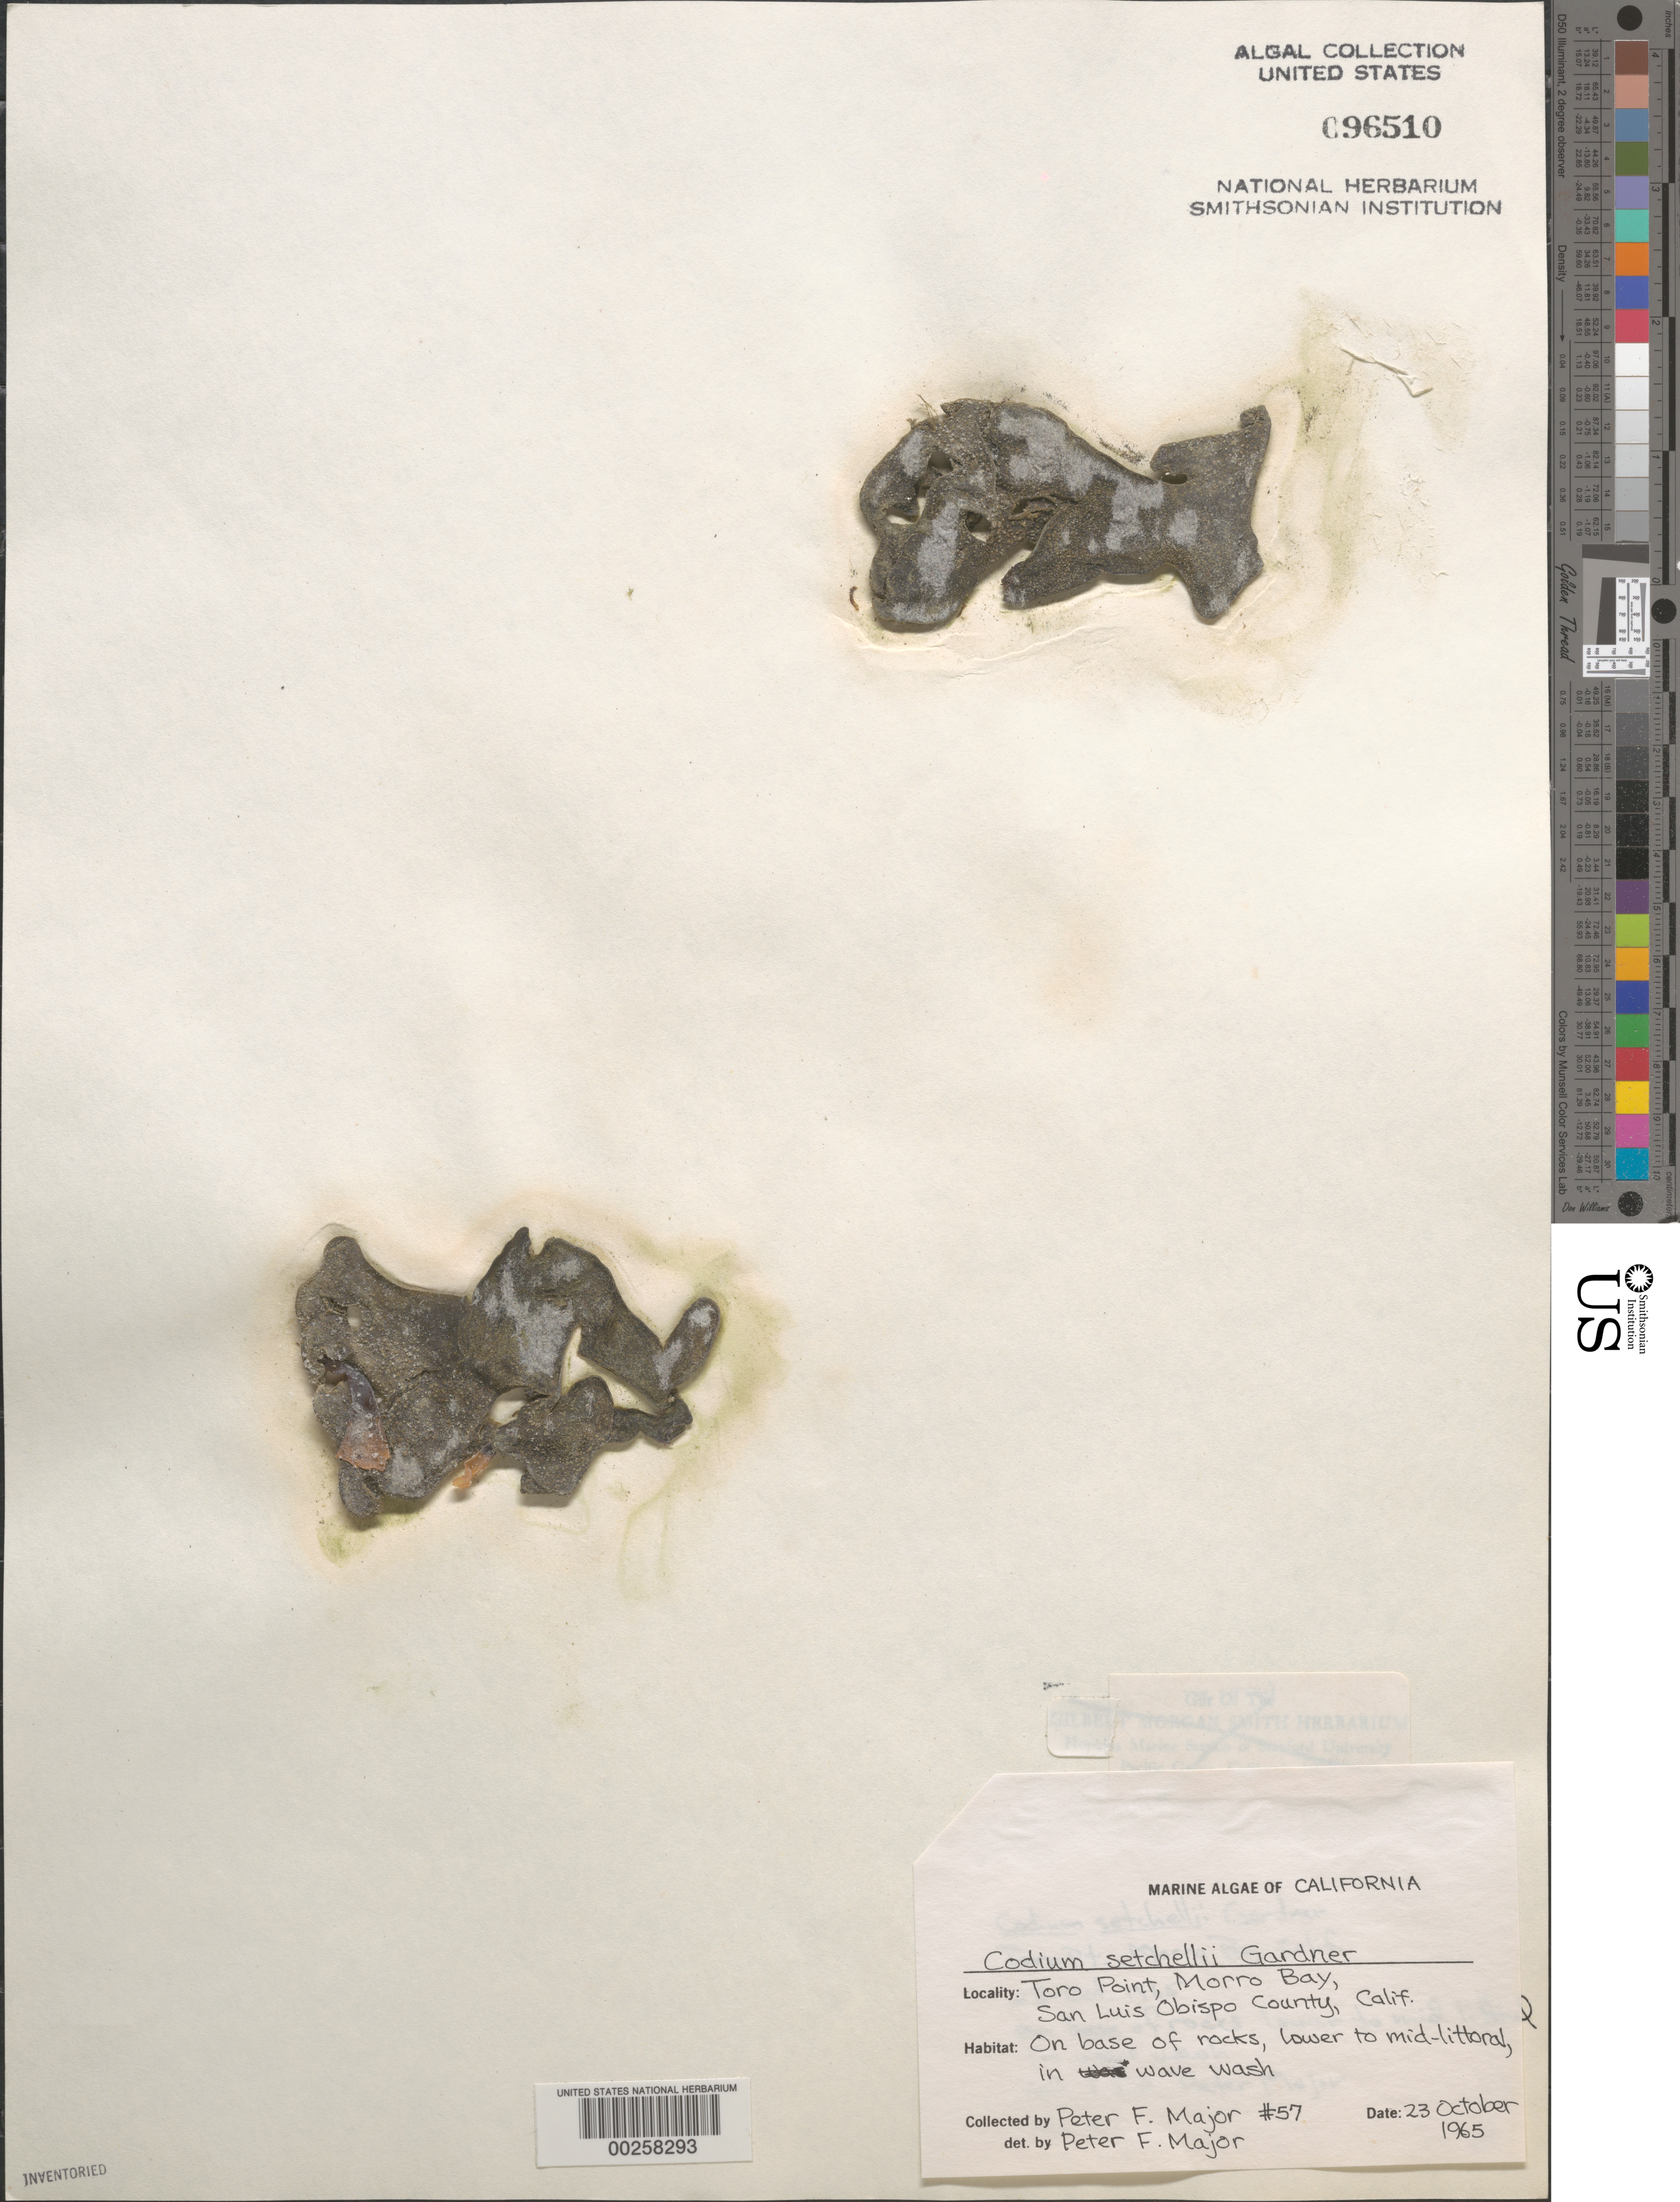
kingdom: Plantae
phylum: Chlorophyta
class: Ulvophyceae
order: Bryopsidales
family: Codiaceae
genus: Codium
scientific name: Codium setchellii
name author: N.L. Gardner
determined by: Major, P. F.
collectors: P. Major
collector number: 57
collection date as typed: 23 Oct 1965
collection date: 1965-10-23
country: United States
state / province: California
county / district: San Luis Obispo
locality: Toro Point, Morro Bay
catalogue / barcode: US 96510